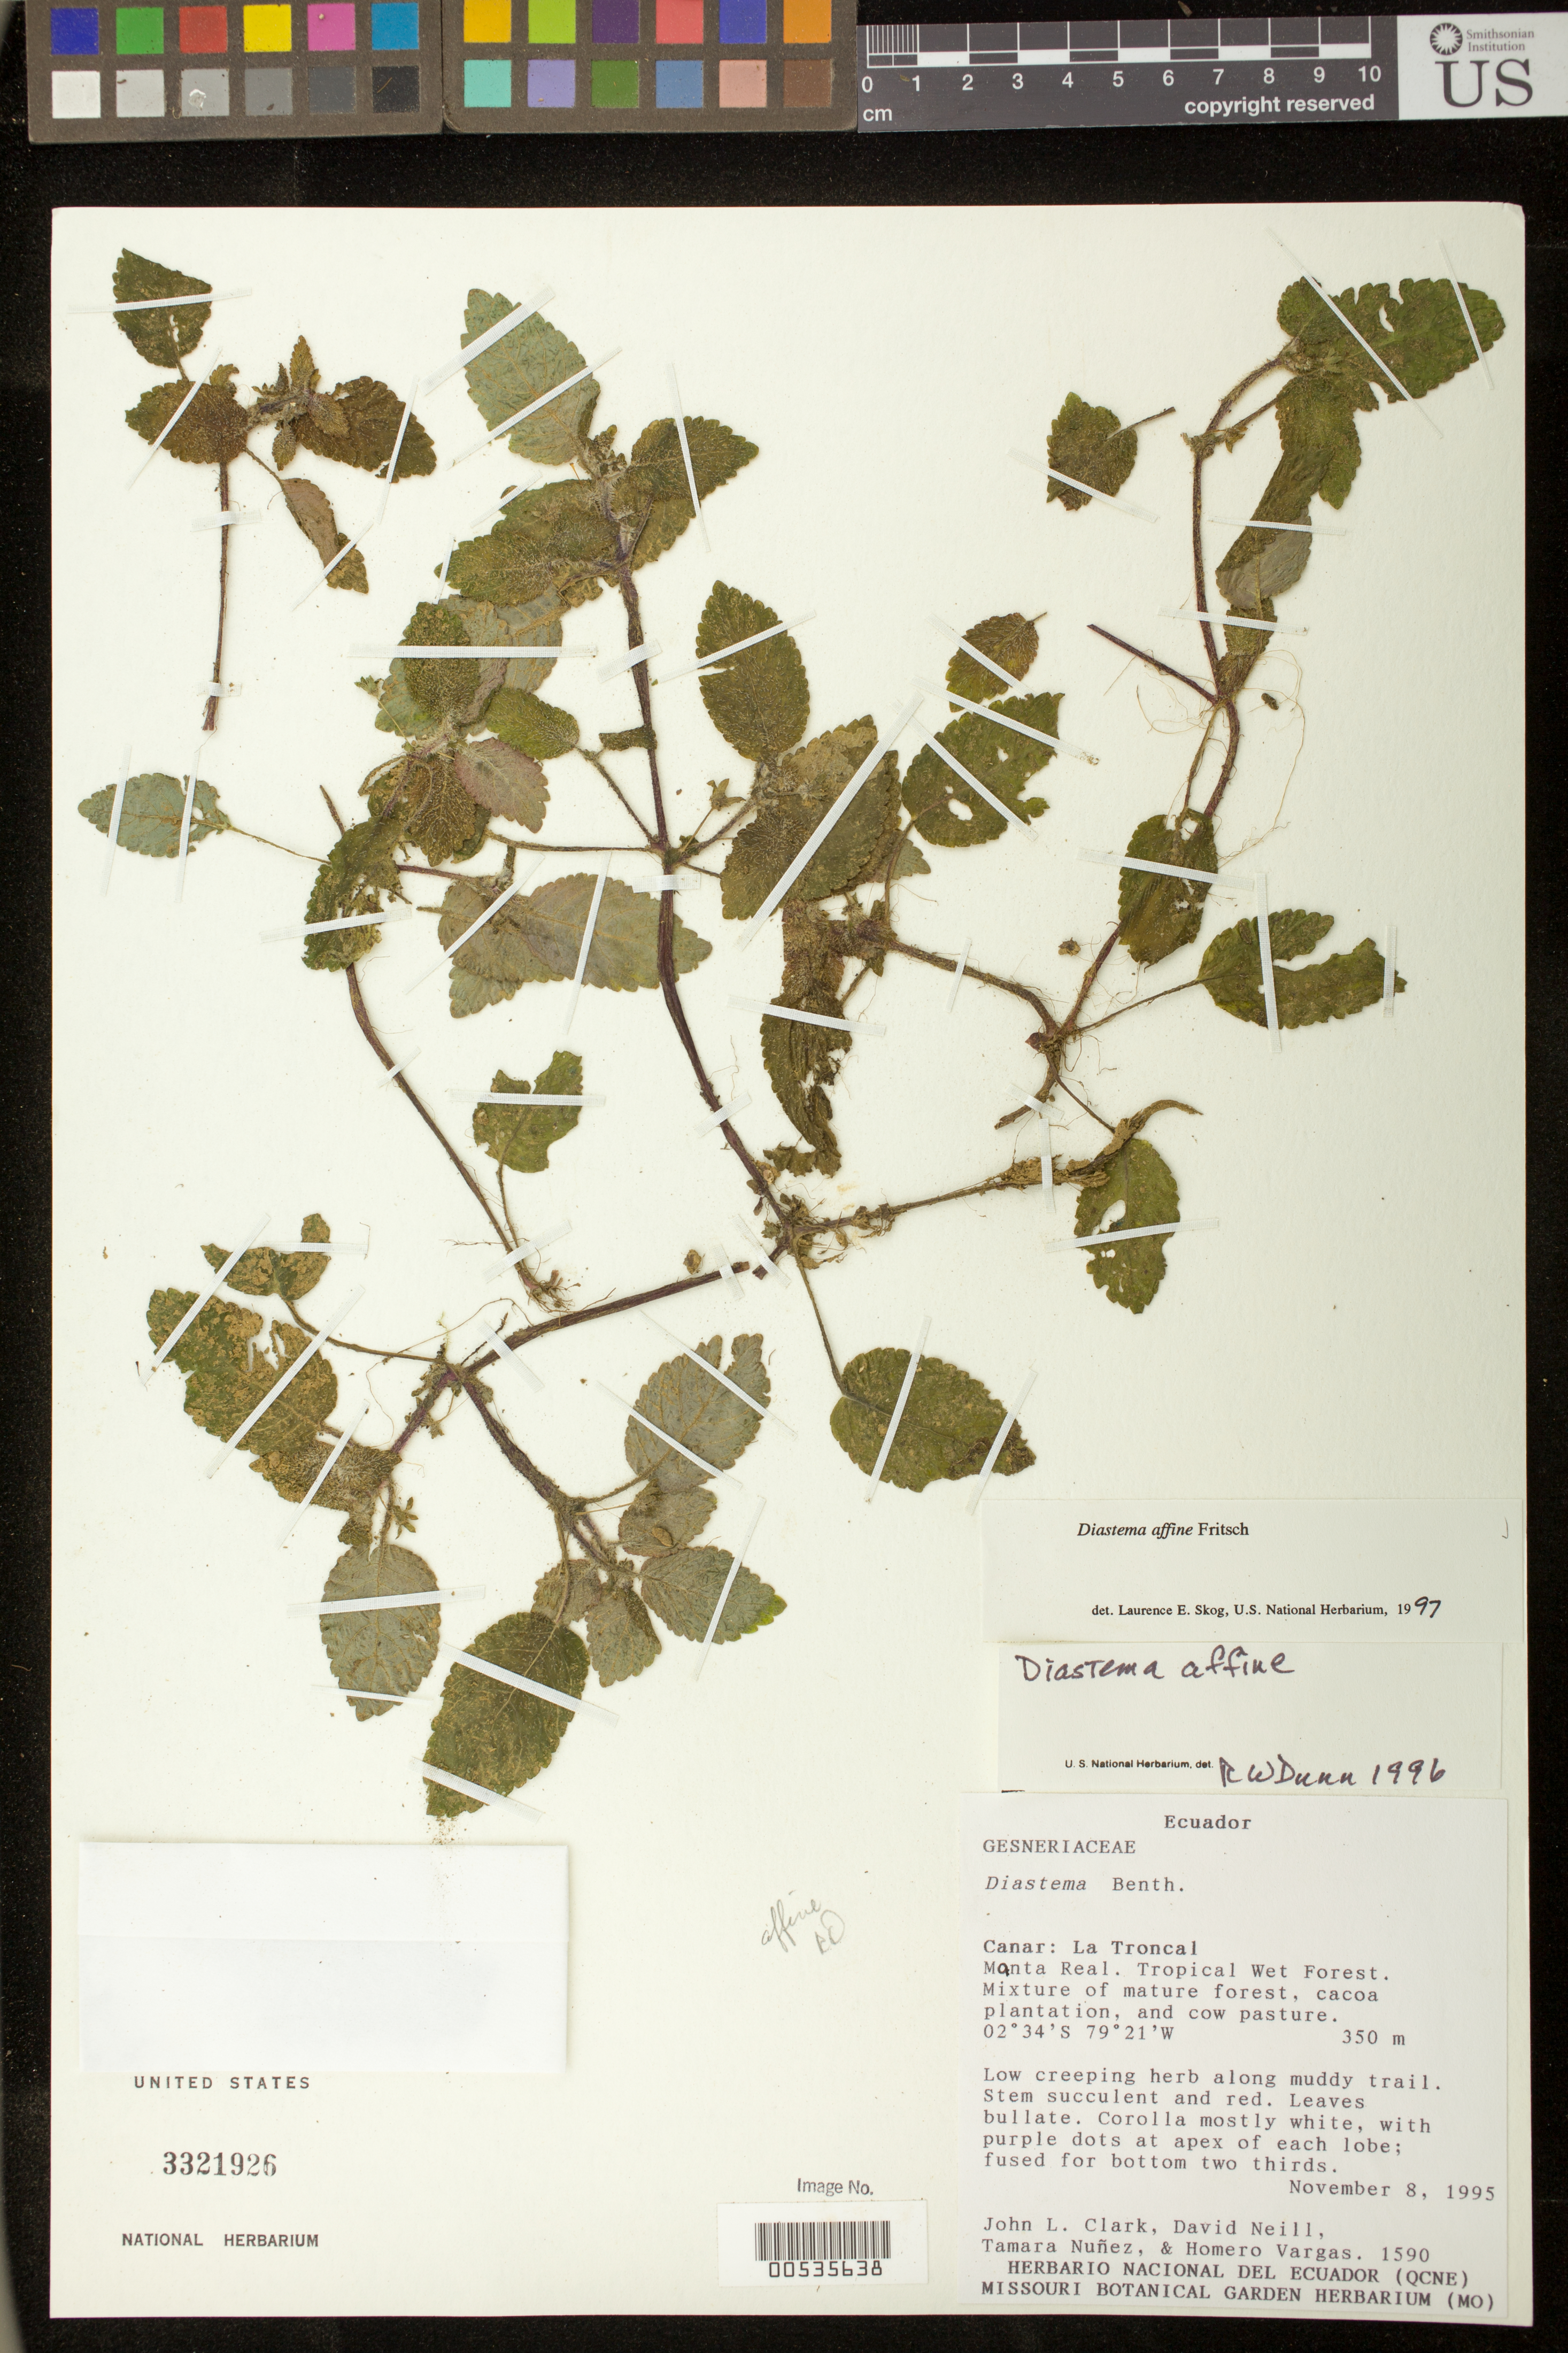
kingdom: Plantae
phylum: Tracheophyta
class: Magnoliopsida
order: Lamiales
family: Gesneriaceae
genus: Diastema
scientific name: Diastema affine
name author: Fritsch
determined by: Skog, Laurence E.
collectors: J. L. Clark, D. A. Neill, T. Núñez & H. Vargas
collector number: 1590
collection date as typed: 08 Nov 1995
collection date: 1995-11-08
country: Ecuador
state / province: Cañar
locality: La Troncal, Manta Real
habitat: Tropical wet forest, mixture of mature forest, cocoa plantation, and cow pasture; growing on steep slope along trail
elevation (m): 350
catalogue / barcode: US 3321926